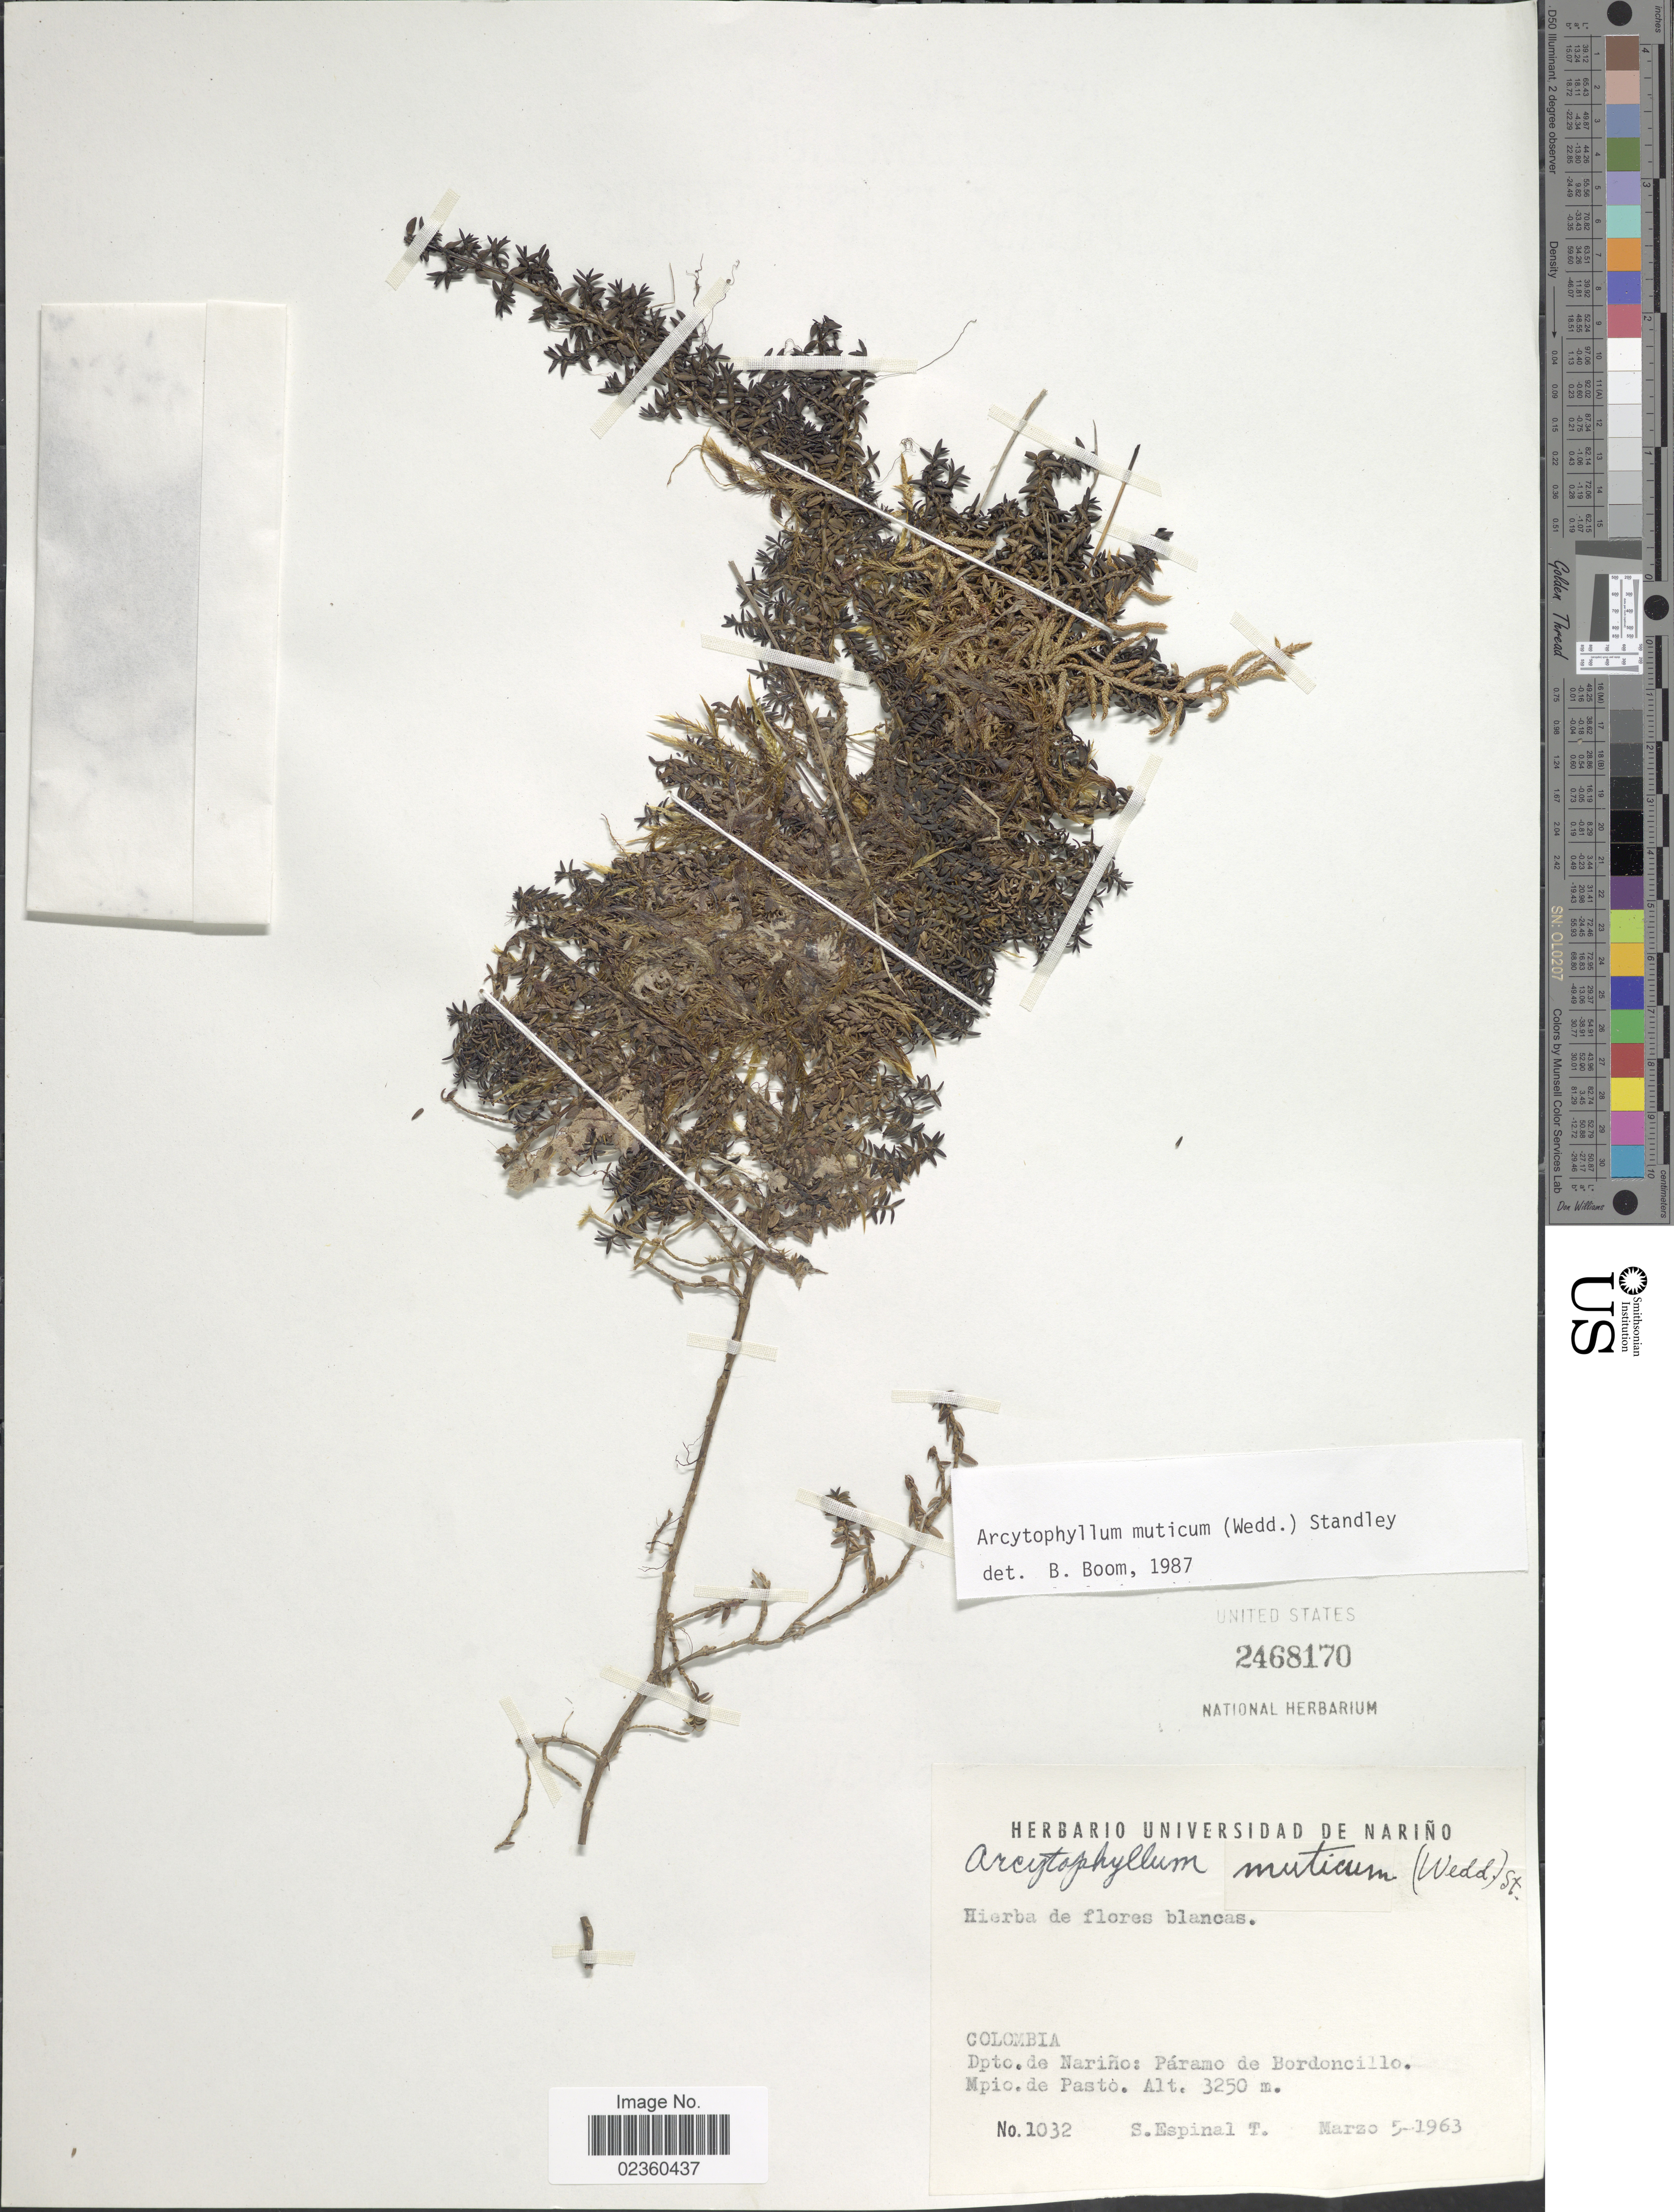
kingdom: Plantae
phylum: Tracheophyta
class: Magnoliopsida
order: Gentianales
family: Rubiaceae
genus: Arcytophyllum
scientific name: Arcytophyllum muticum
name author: (Wedd.) Standl.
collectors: S. T. Espinal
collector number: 1032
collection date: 1963-03-05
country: Colombia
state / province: Nariño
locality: Dpto de Nariño: Páramo de Bordoncillo. Mpio de Pasto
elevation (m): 3250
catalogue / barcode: US 2468170